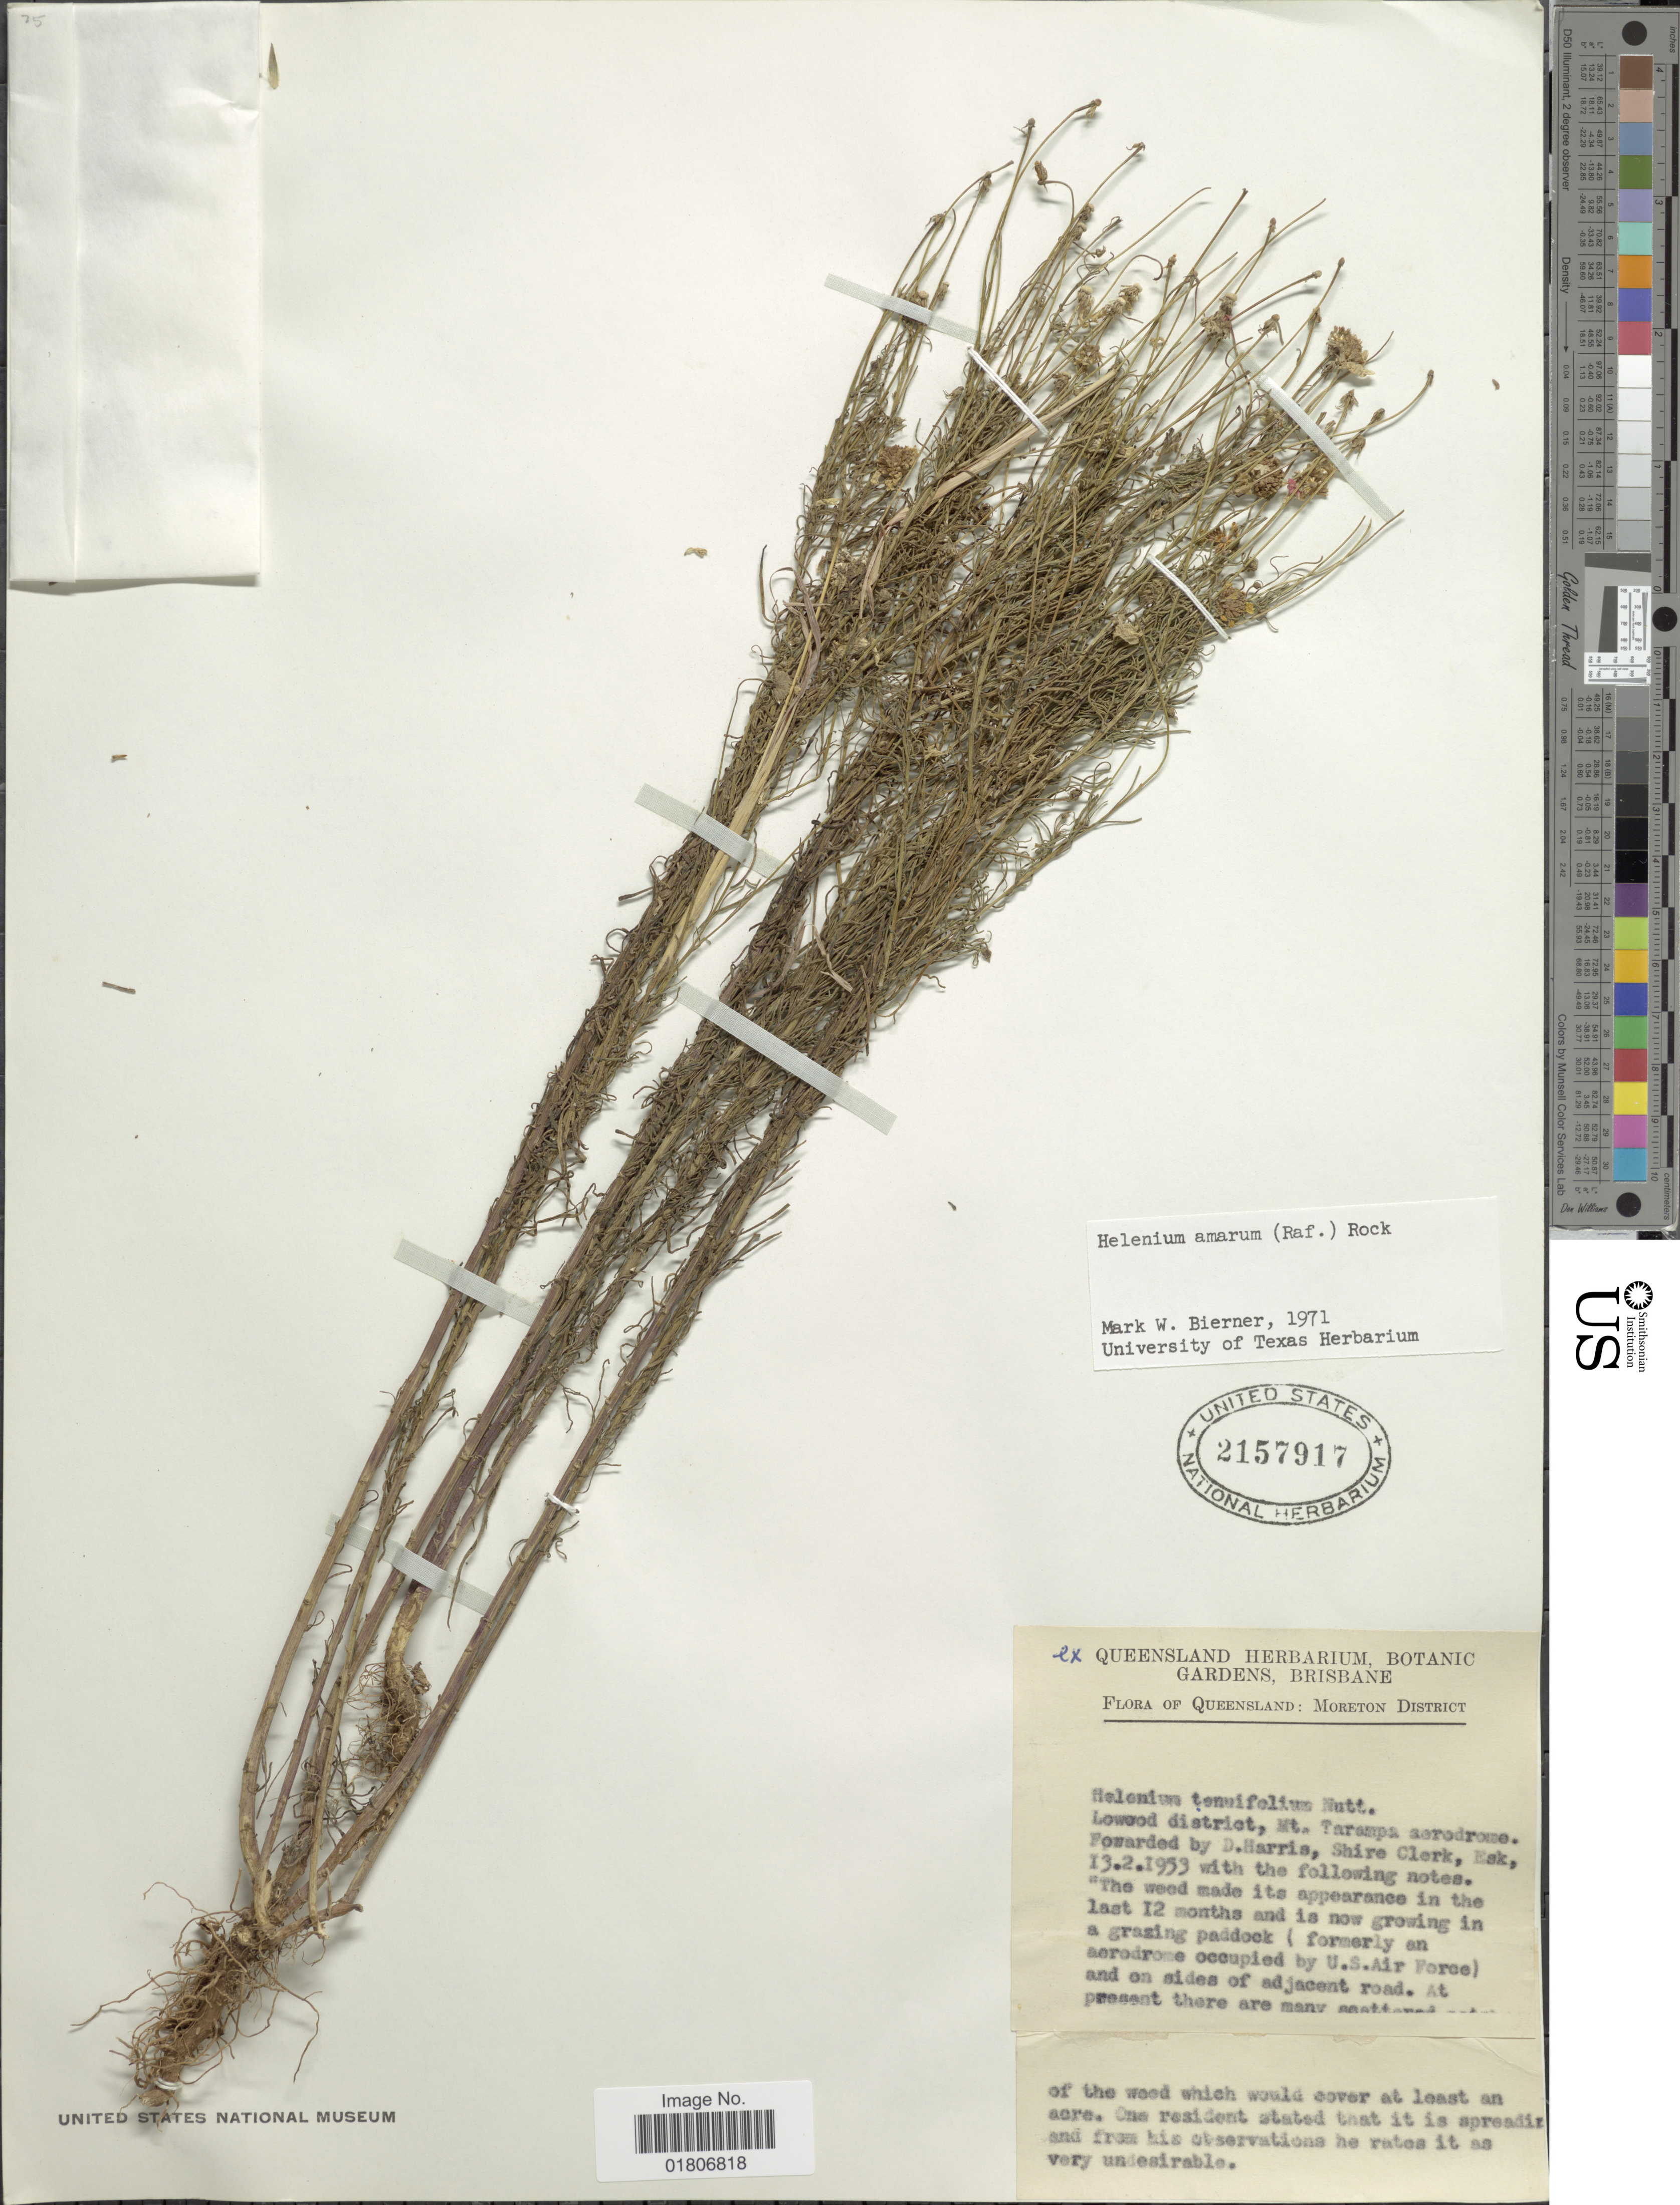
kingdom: Plantae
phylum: Tracheophyta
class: Magnoliopsida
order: Asterales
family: Asteraceae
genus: Helenium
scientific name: Helenium amarum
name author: (Raf.) H. Rock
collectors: Queensland Herbarium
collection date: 1953-02-13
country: Australia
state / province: Queensland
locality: Moreton District. Lowood district, Mt. Tarampa aerodrome [unsure placement]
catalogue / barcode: US 2157917